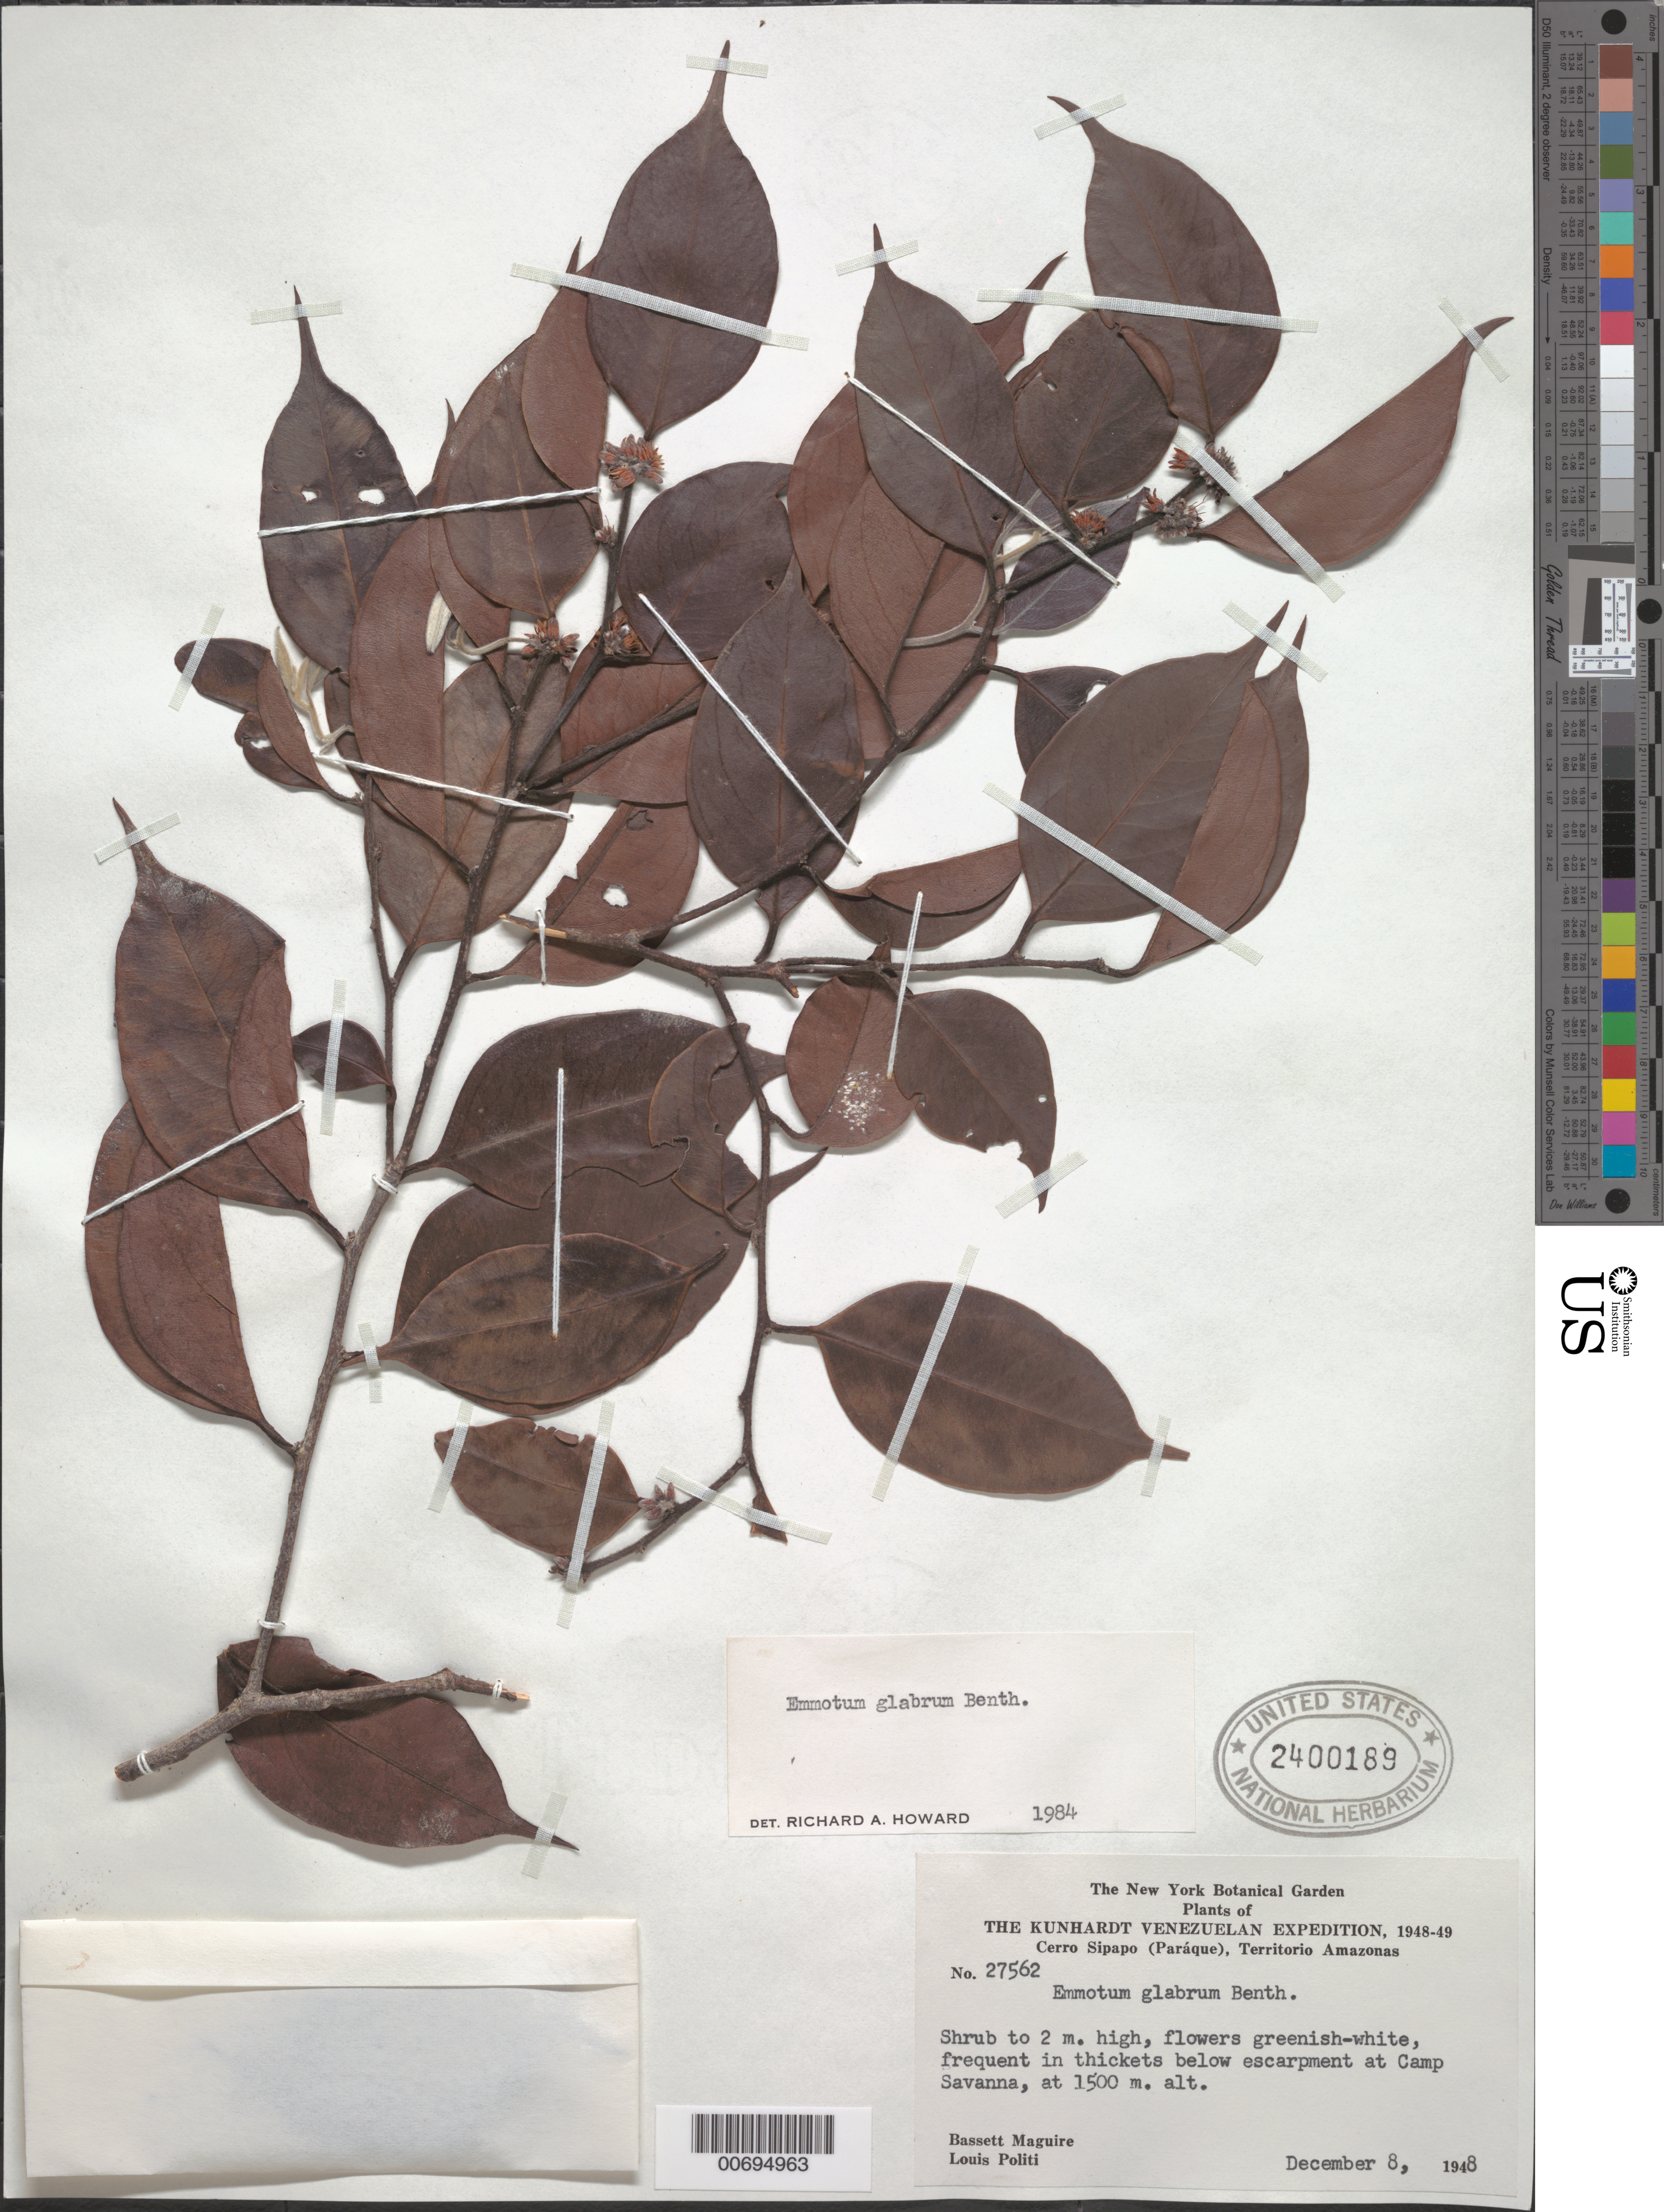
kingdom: Plantae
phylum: Tracheophyta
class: Magnoliopsida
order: Metteniusales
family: Metteniusaceae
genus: Emmotum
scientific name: Emmotum glabrum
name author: Benth. ex Miers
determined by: Howard, R. A.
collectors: B. Maguire & L. Politi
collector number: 27562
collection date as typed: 8-Dec-48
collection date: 1948-12-08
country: Venezuela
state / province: Amazonas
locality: Cerro Sipapo (Paráque), Savanna Camp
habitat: Thickets below escarpment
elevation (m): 1500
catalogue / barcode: US 2400189